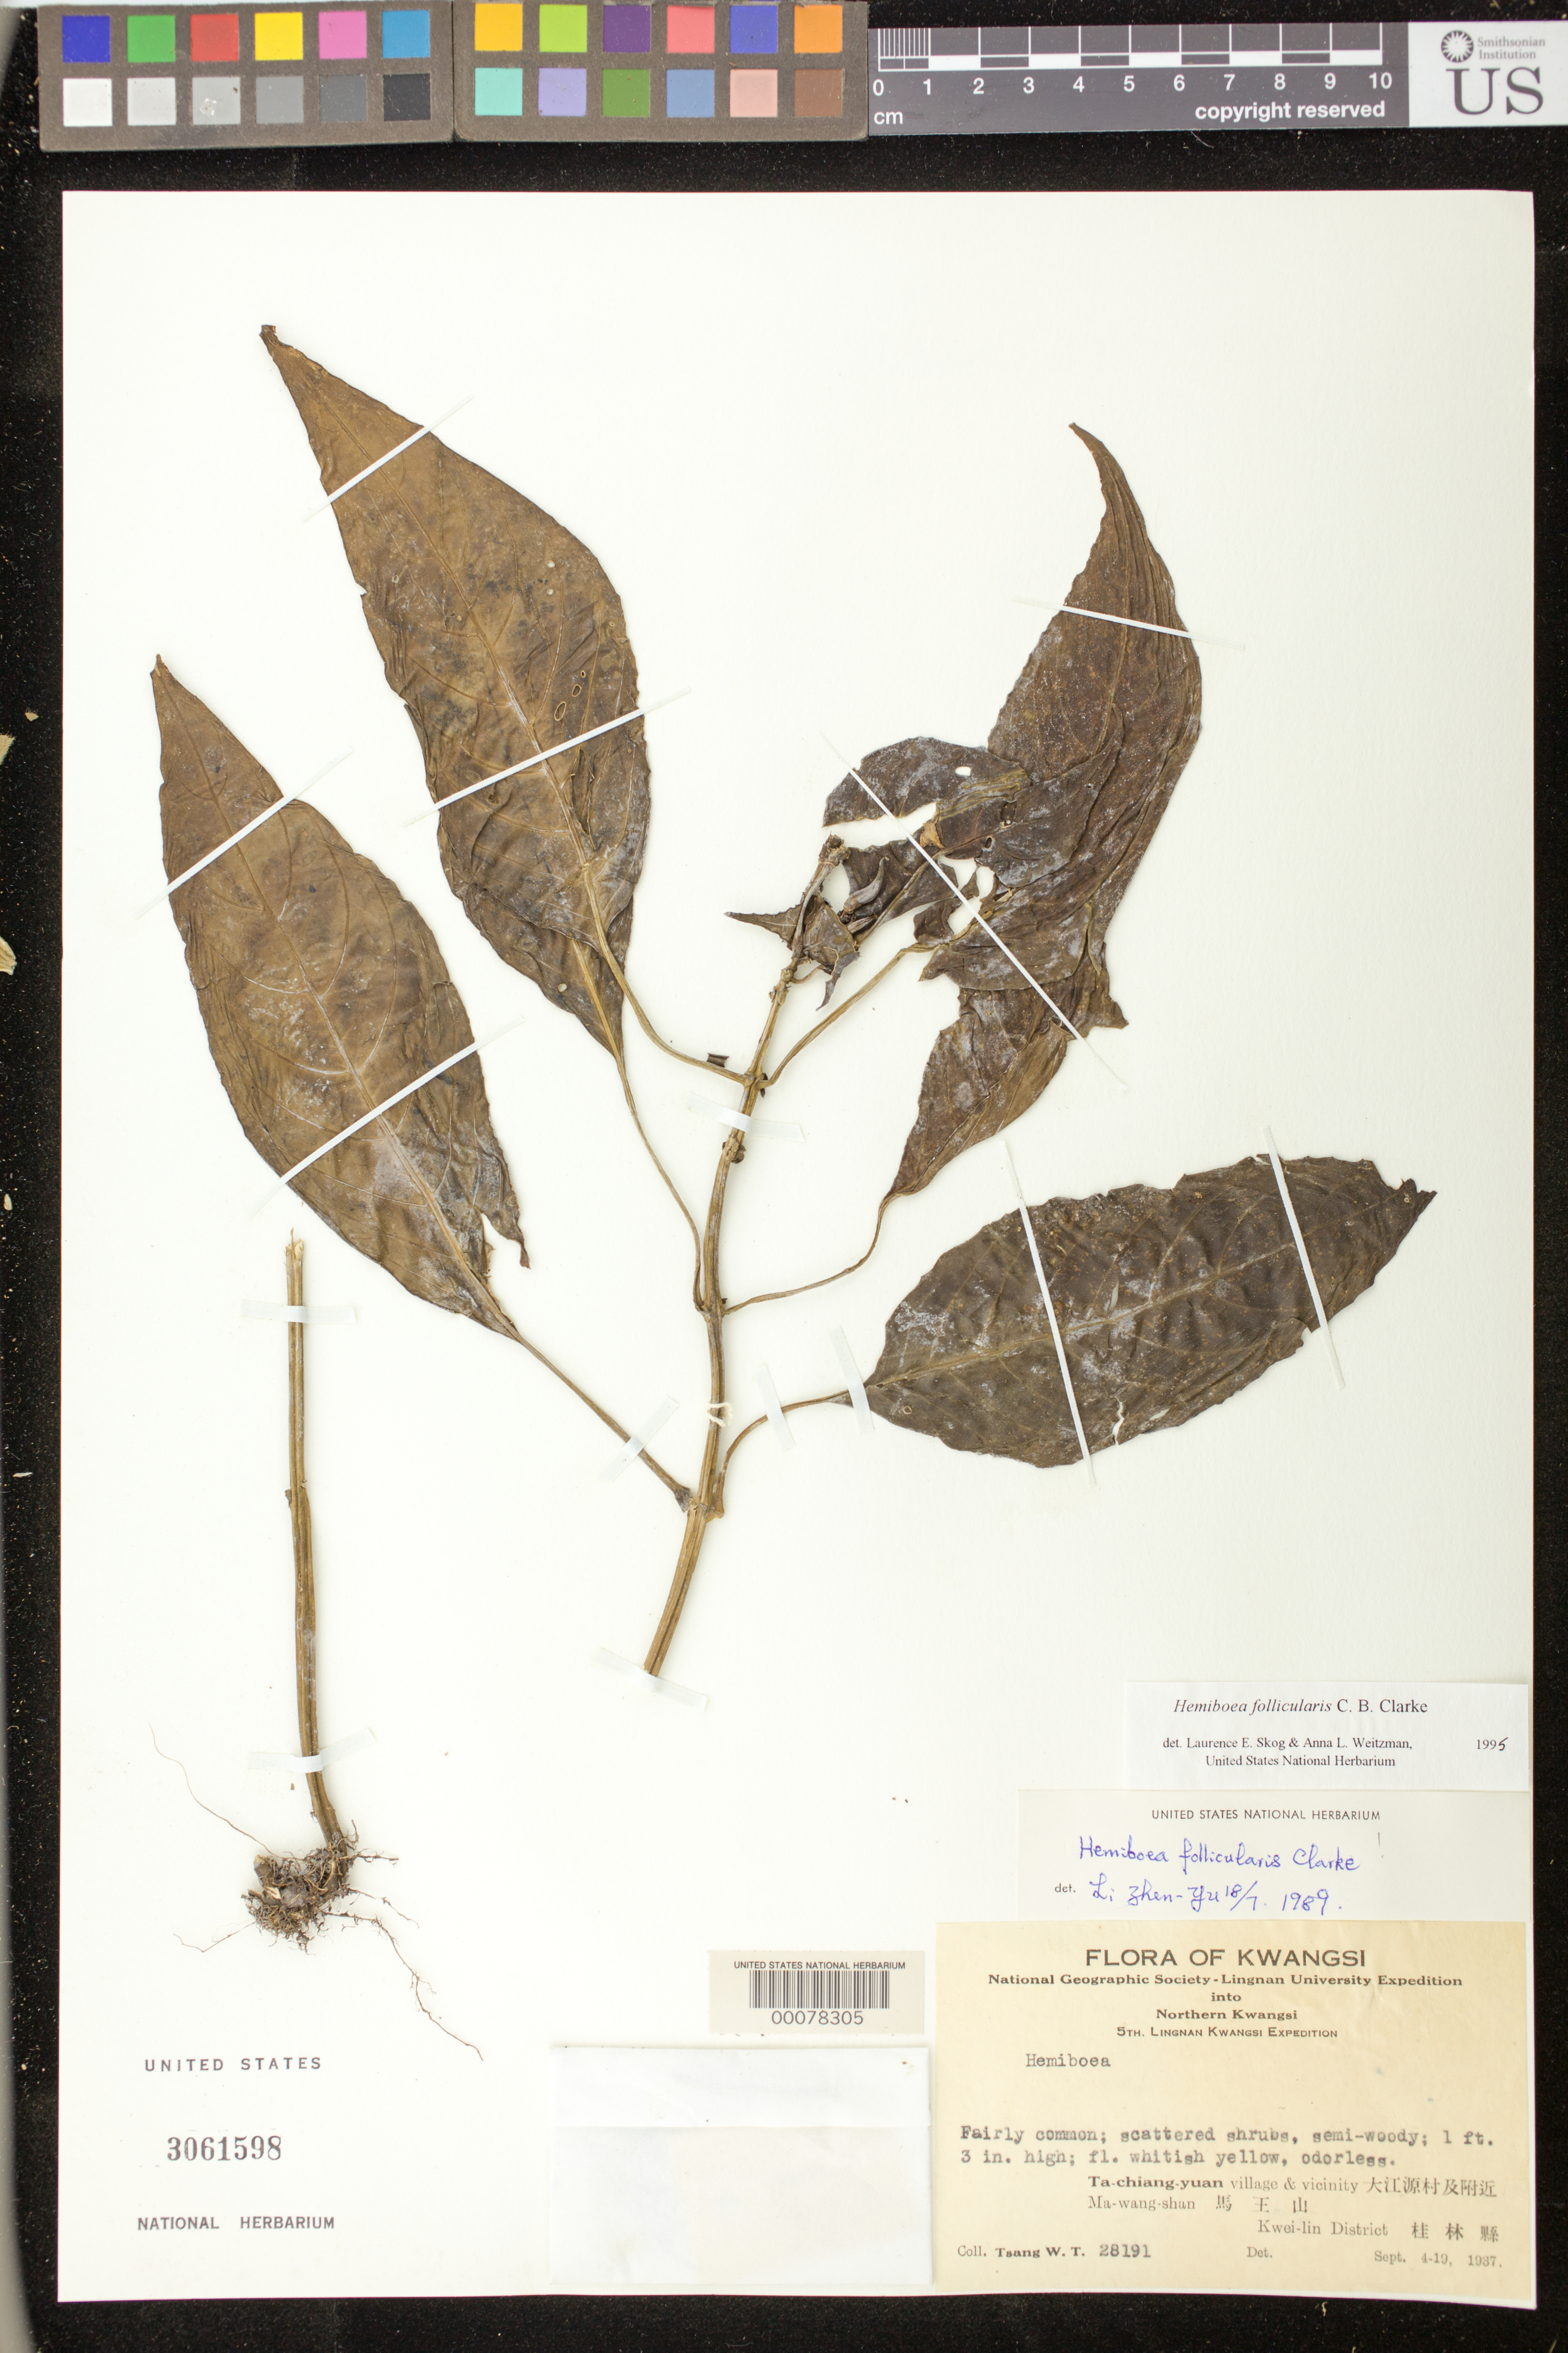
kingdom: Plantae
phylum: Tracheophyta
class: Magnoliopsida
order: Lamiales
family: Gesneriaceae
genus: Hemiboea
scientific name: Hemiboea follicularis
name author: C.B. Clarke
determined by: Zhen-yu, L.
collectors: W. T. Tsang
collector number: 28191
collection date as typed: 04-19 Sep 1937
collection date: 1937-09-04/1937-09-19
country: China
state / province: Guangxi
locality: Kwei-lin dist., Ta-chiang-yuan village & vicinity, ma-wang-shan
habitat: Scattered shrubs, semi-woody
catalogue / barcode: US 3061598